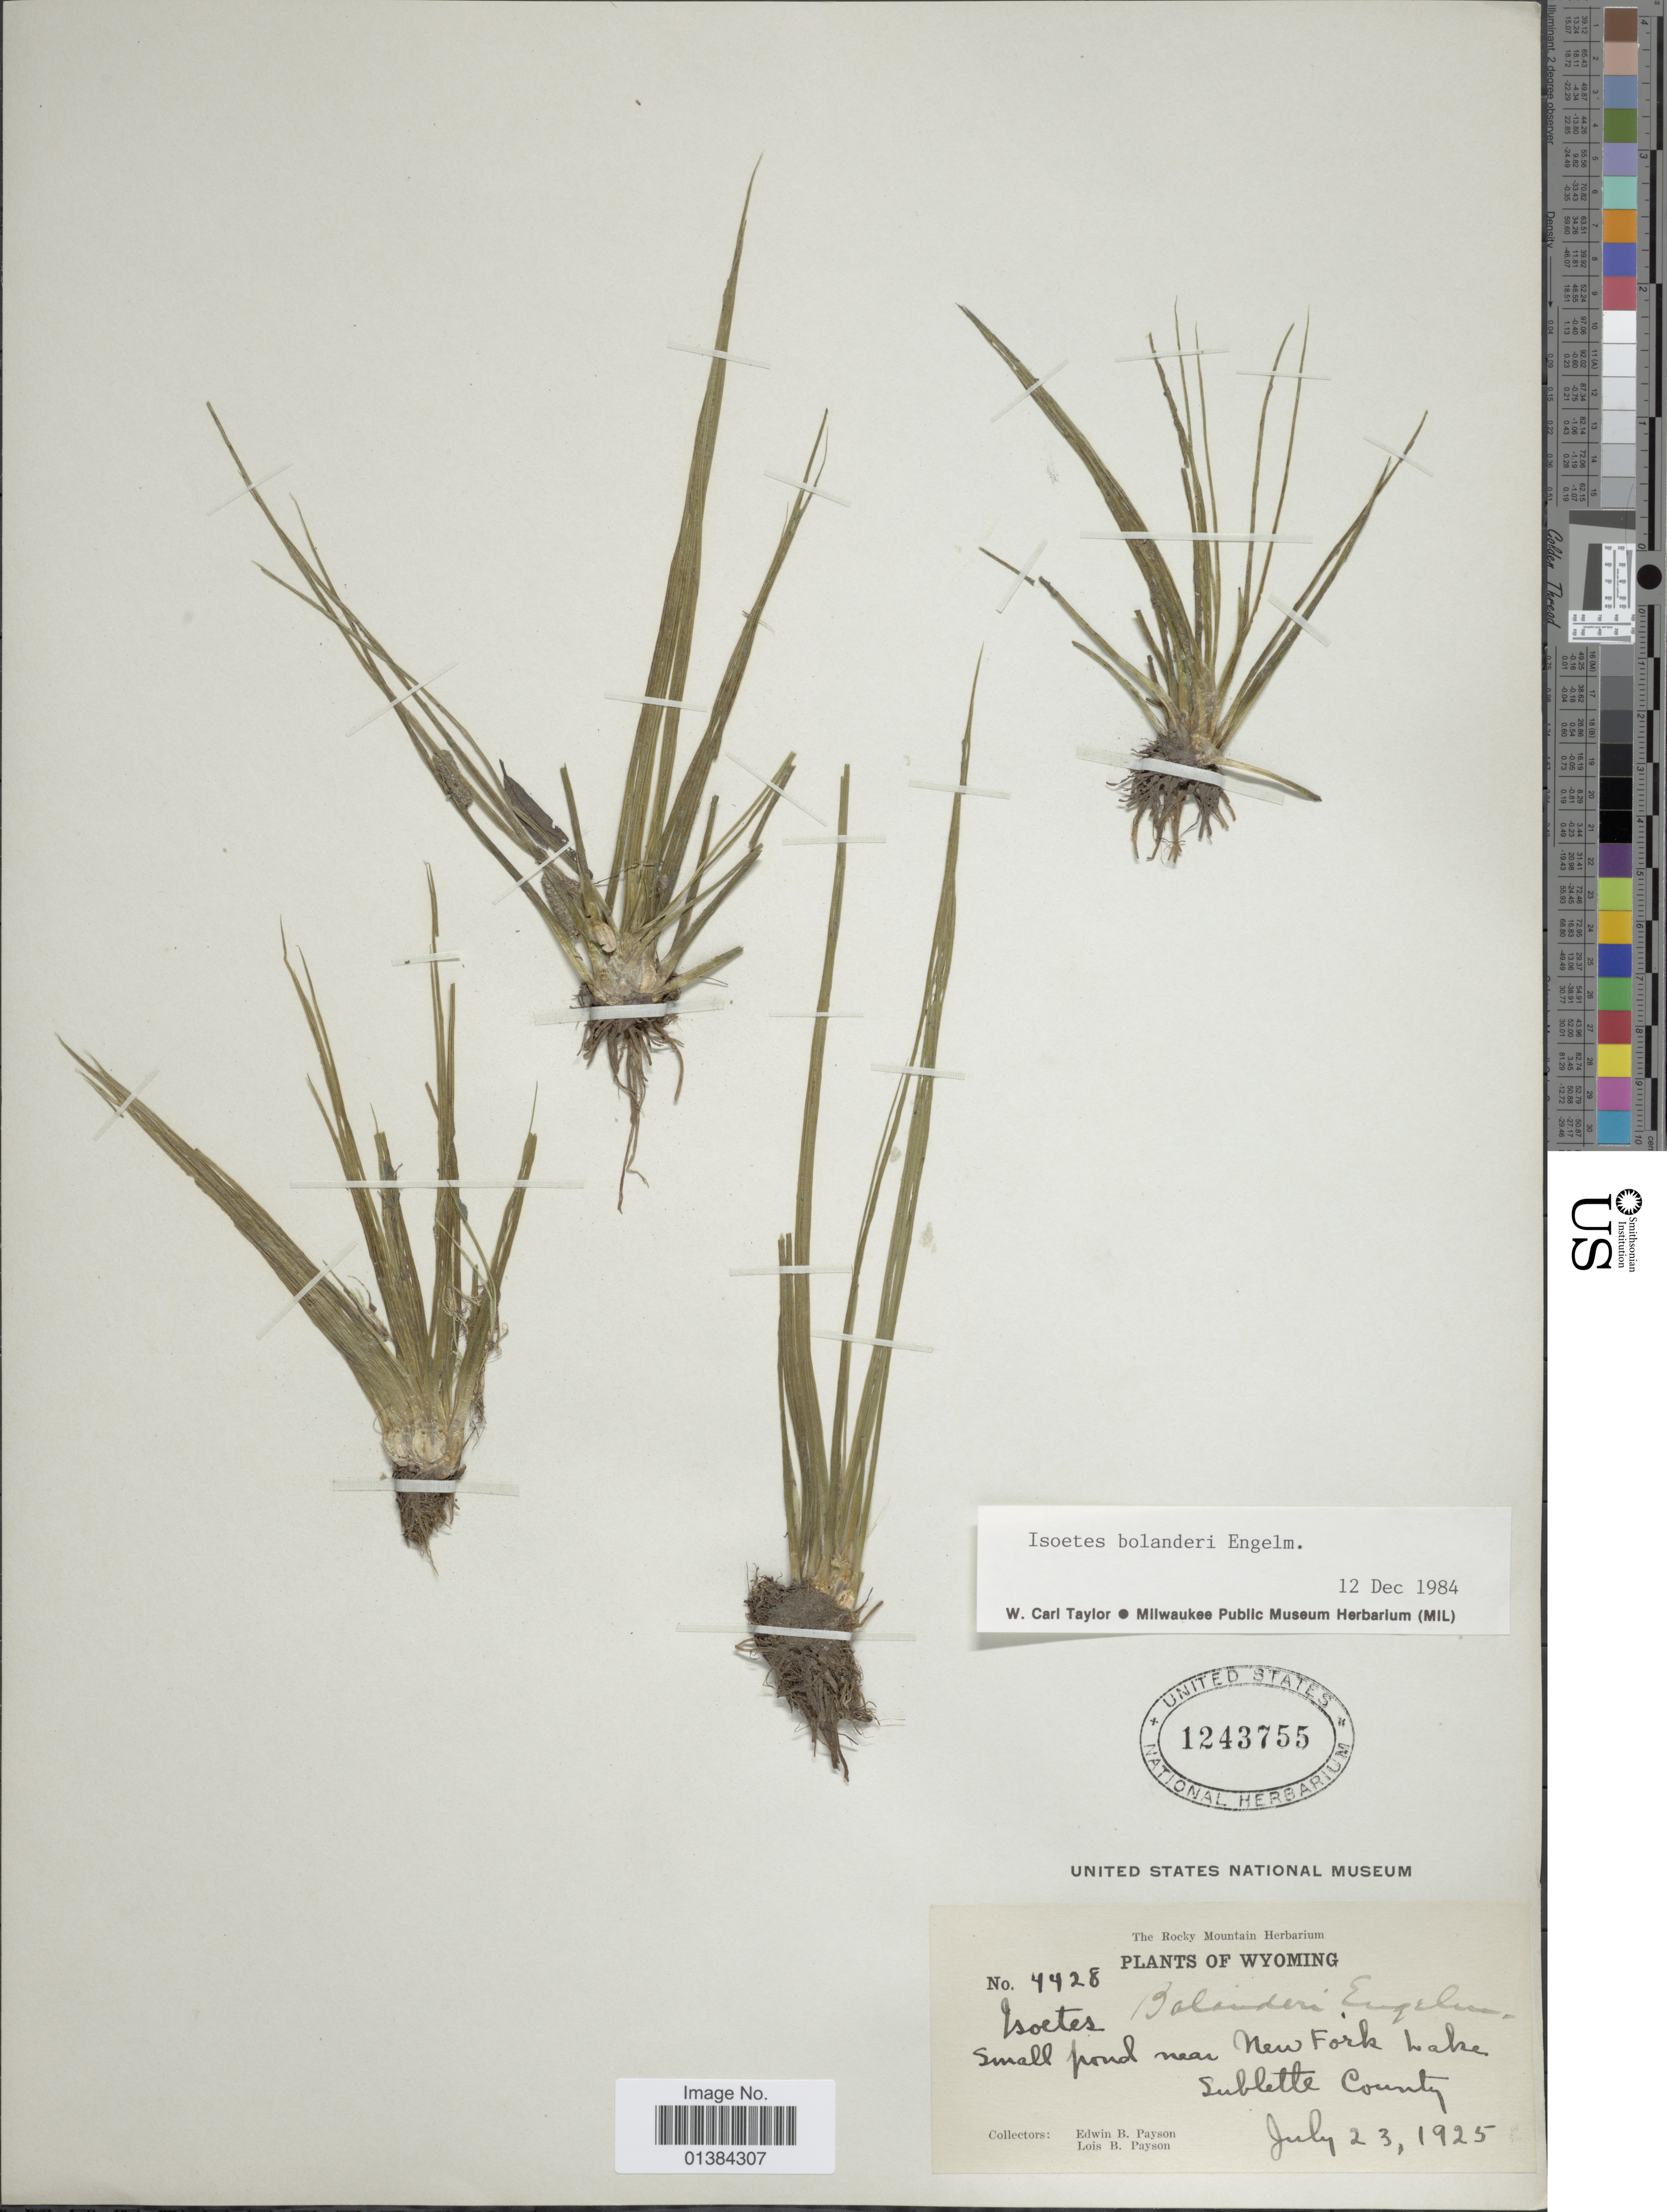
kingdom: Plantae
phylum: Tracheophyta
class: Lycopodiopsida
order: Isoetales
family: Isoetaceae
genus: Isoetes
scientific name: Isoetes bolanderi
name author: Engelm.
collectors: E. B. Payson & L. Payson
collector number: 4428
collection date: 1925-07-23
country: United States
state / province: Wyoming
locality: Small pond near New Fork Lake, Sublette County.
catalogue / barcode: US 1243755